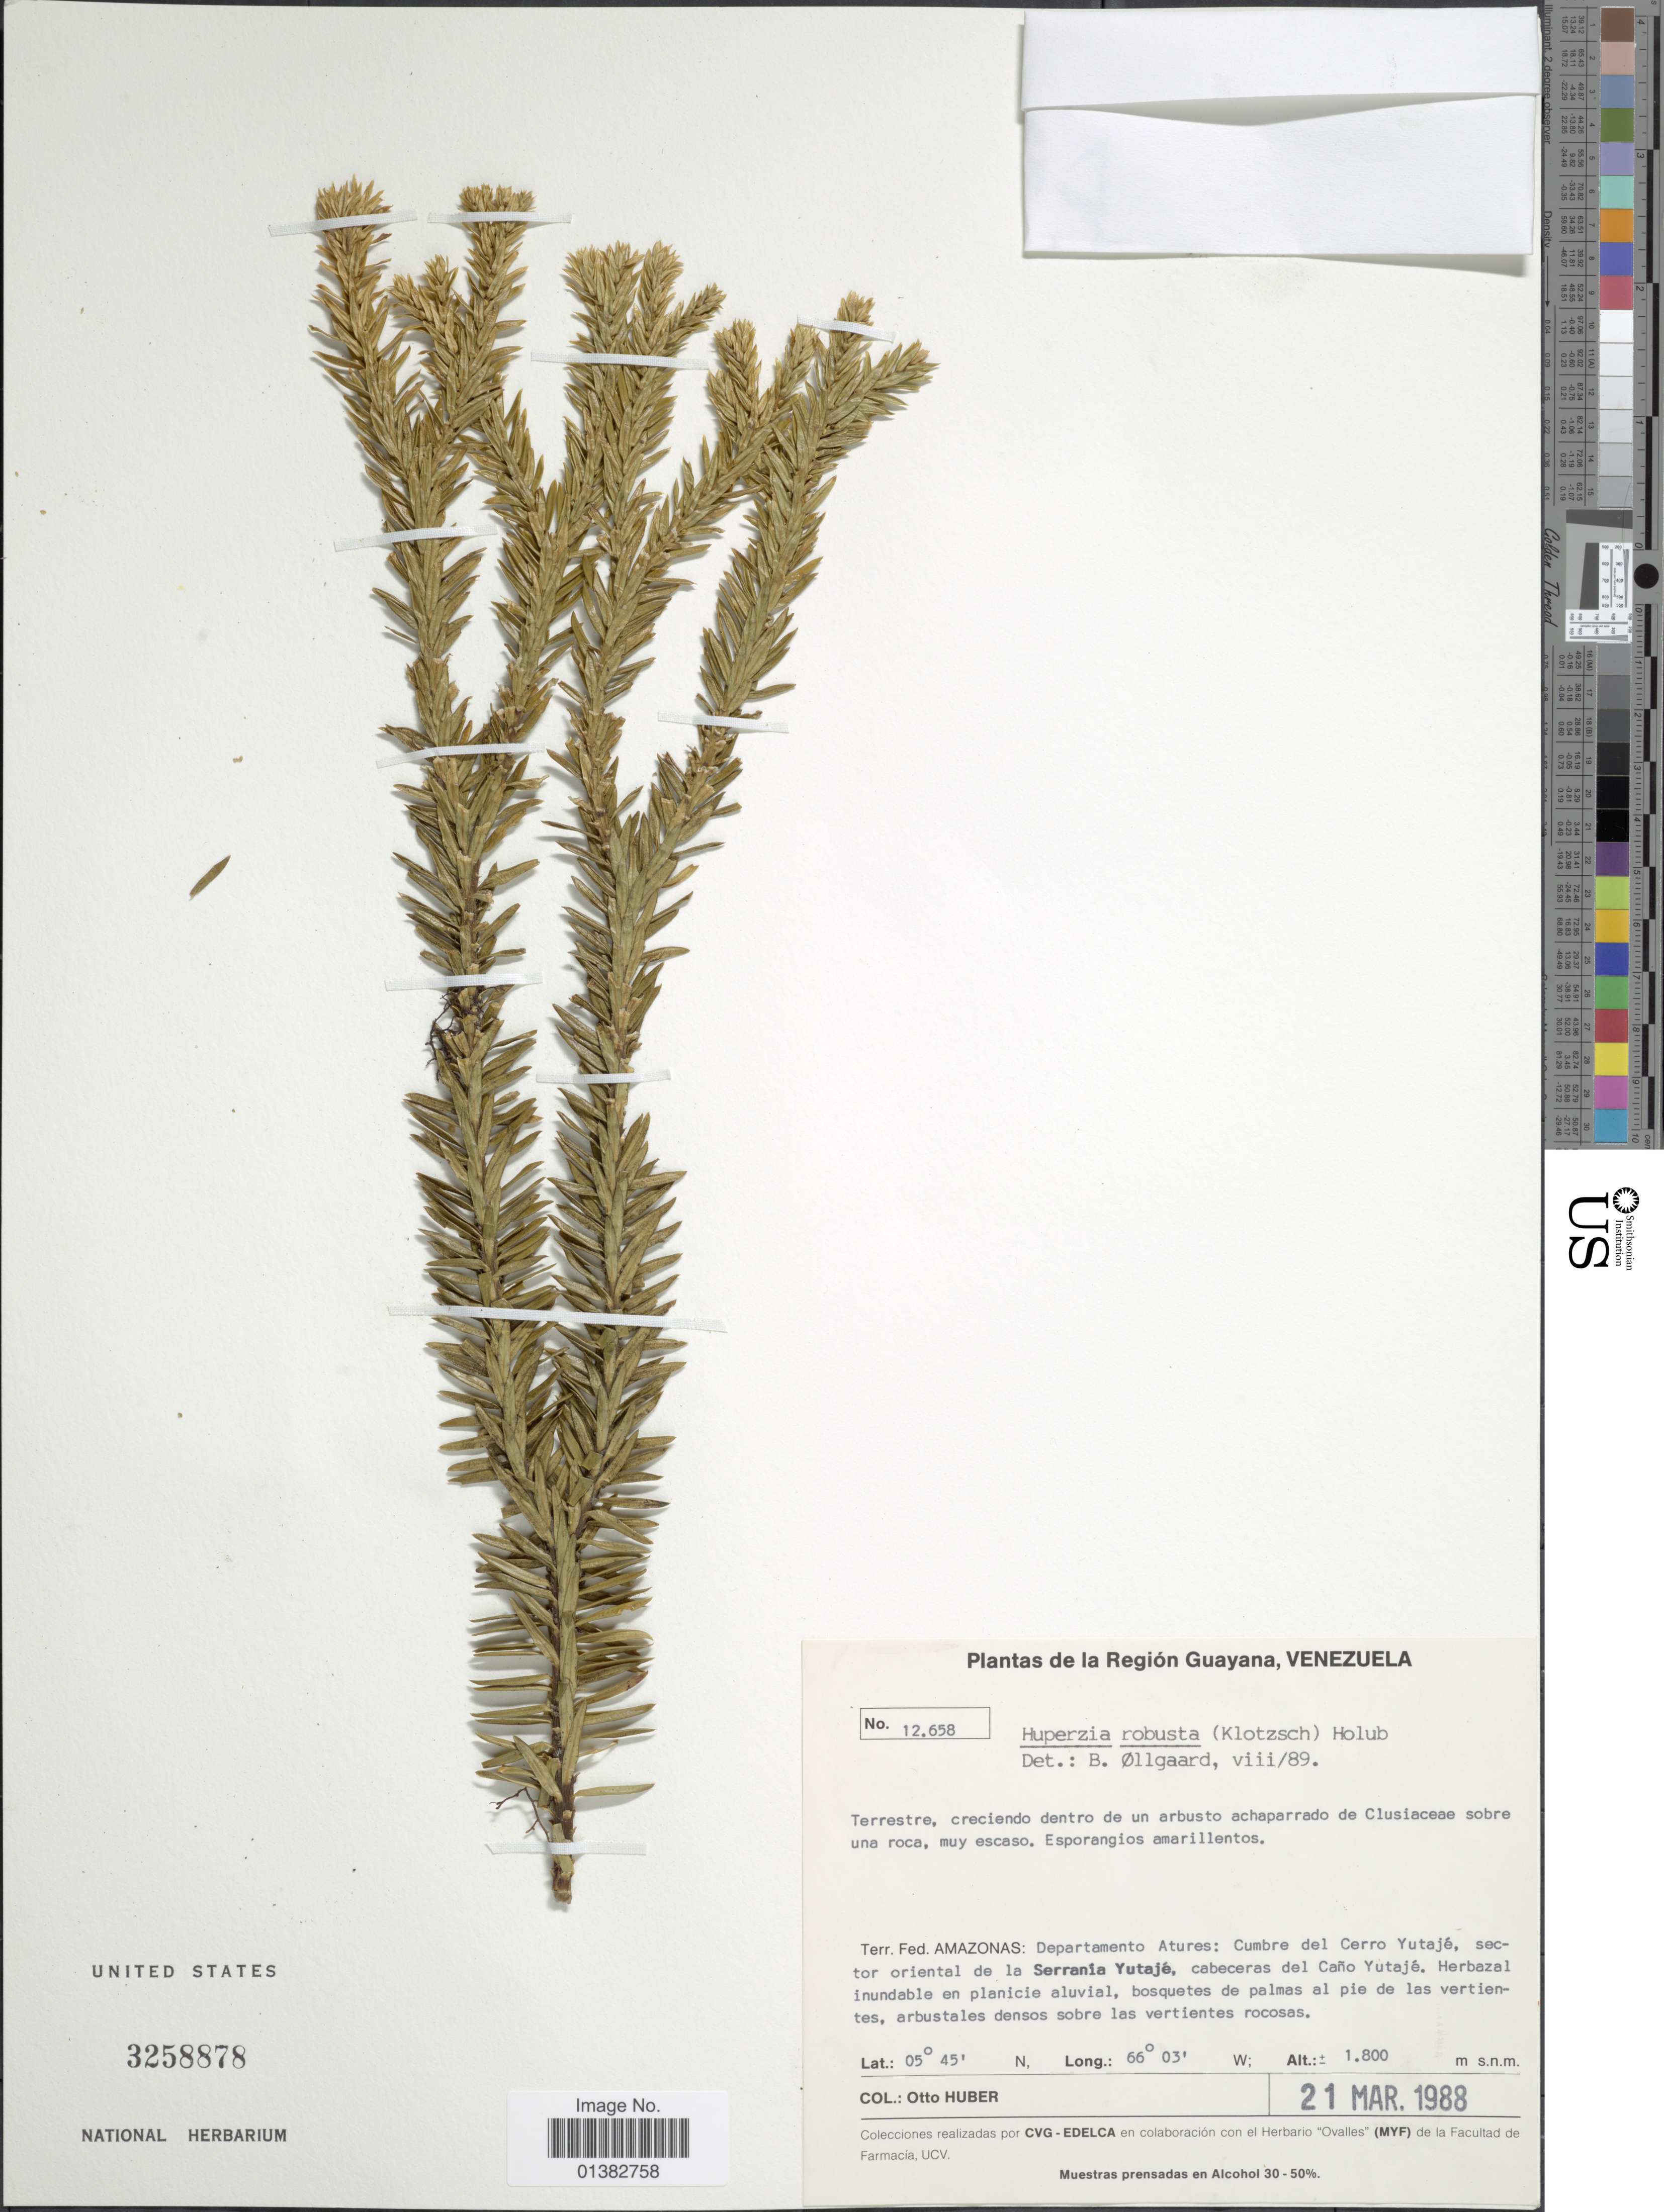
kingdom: Plantae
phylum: Tracheophyta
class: Lycopodiopsida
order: Lycopodiales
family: Lycopodiaceae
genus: Phlegmariurus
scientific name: Phlegmariurus robustus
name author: (Klotzsch) B. Øllg.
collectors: O. Huber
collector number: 12658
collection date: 1988-03-21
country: Venezuela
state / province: Amazonas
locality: Región Guayana, Departamento Atures: Cumbre del Cerro Yutajé, sector oriental de la Serrania Yutajé, cabeceras del Caño Yutajé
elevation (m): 1800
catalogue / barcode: US 3258878